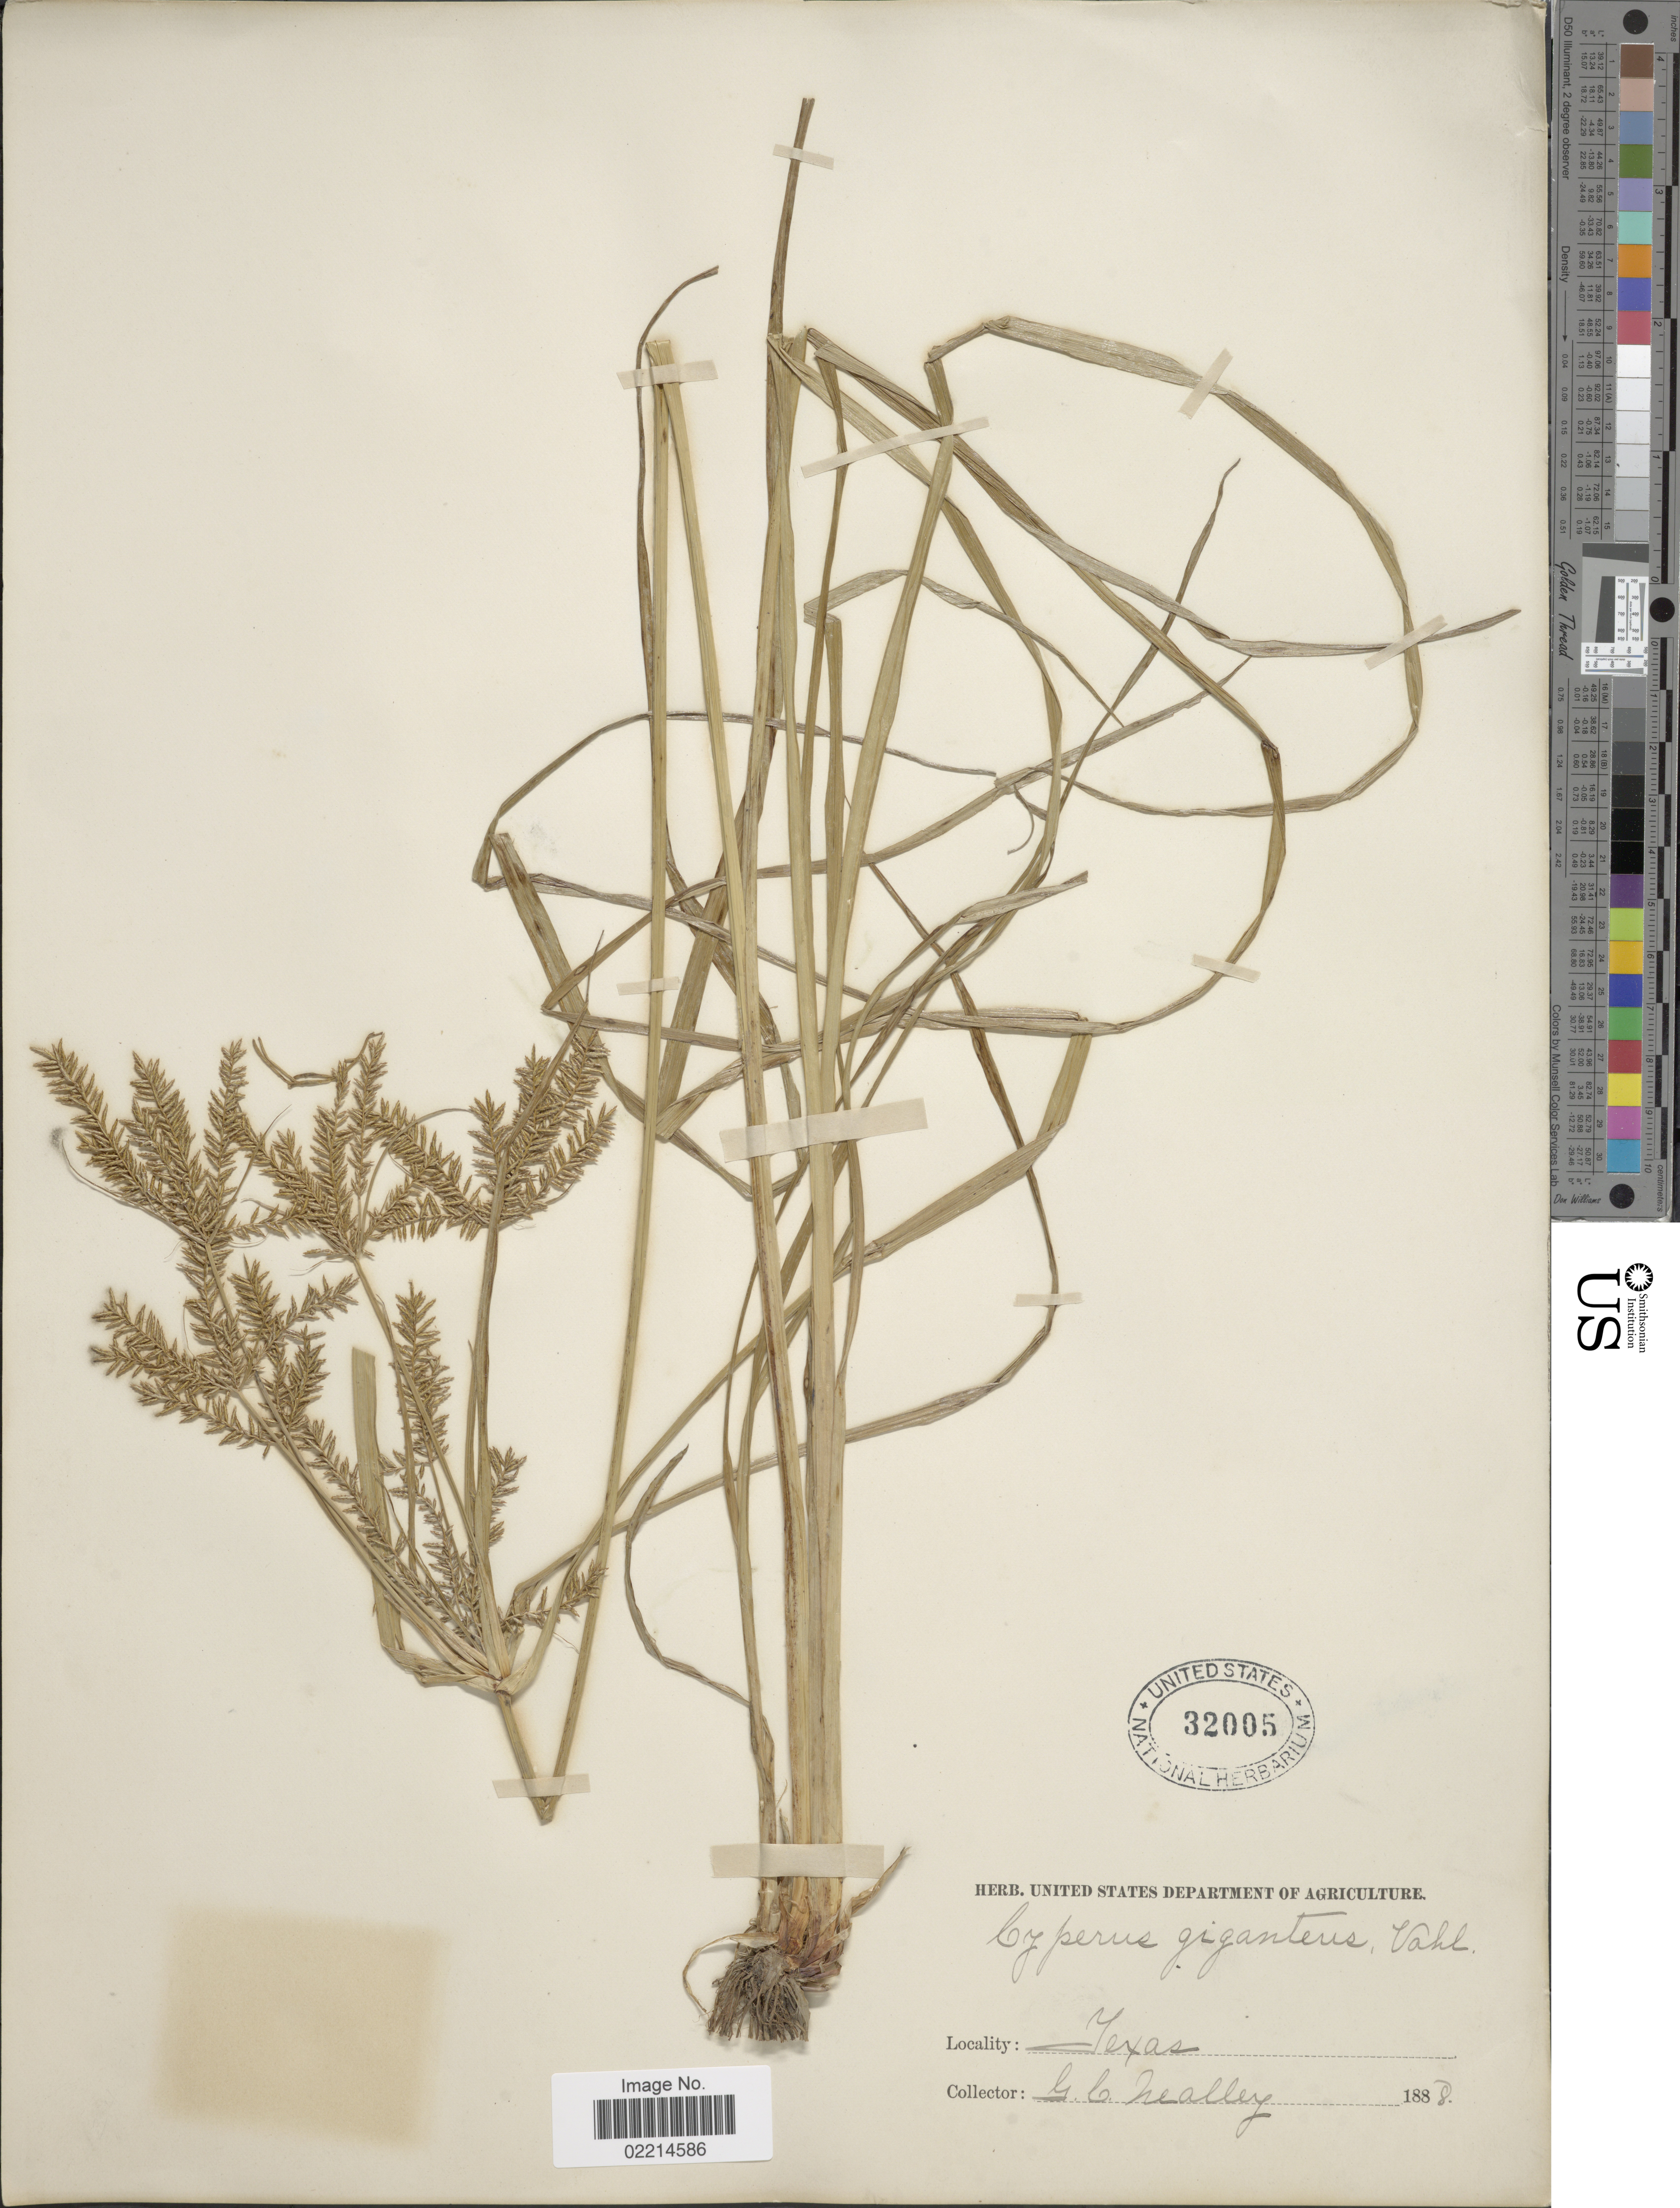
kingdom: Plantae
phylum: Tracheophyta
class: Liliopsida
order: Poales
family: Cyperaceae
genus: Cyperus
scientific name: Cyperus digitatus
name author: Roxb.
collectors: G. Neally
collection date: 1888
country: United States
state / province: Texas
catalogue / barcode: US 32005